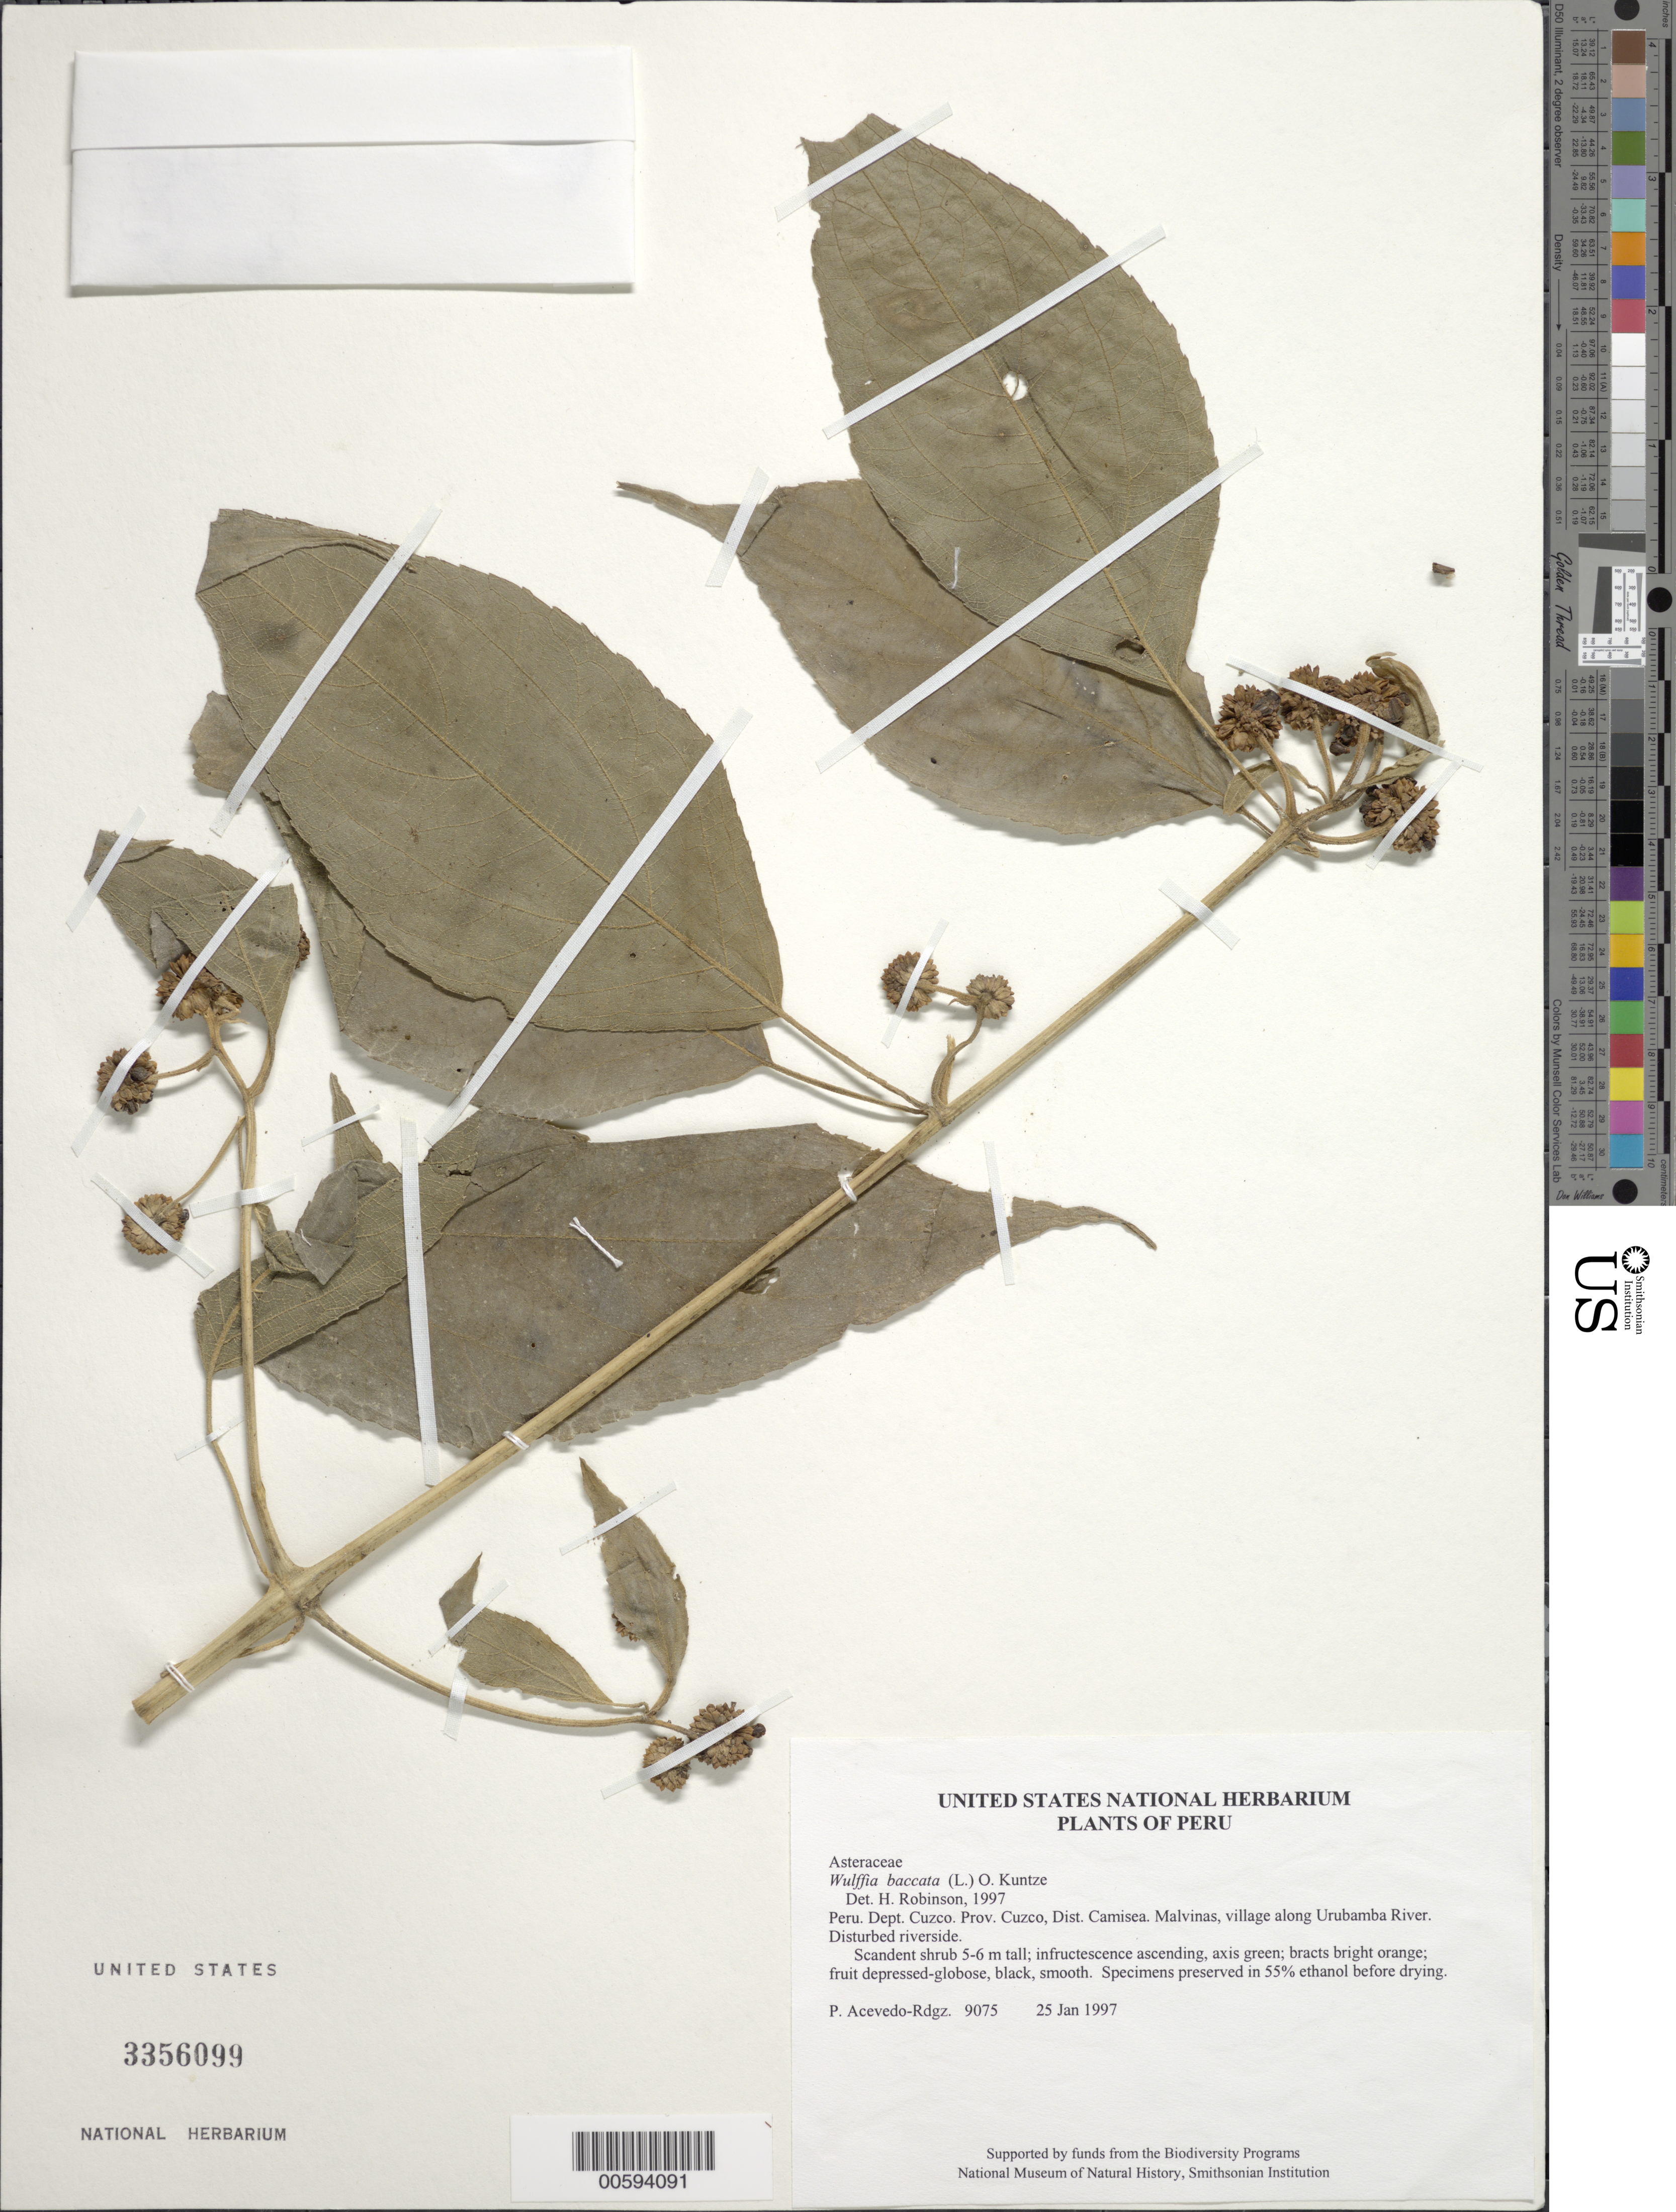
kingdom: Plantae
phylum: Tracheophyta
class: Magnoliopsida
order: Asterales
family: Asteraceae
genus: Wulffia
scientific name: Wulffia baccata var. baccata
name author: (L.) Kuntze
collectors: P. Acevedo-Rodr.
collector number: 9075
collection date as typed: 25 Jan 1997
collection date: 1997-01-25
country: Peru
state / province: Cusco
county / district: Cusco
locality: Districto Camisea, Malvinas, village along Urubamba River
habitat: Disturbed riverside.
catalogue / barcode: US 3356099